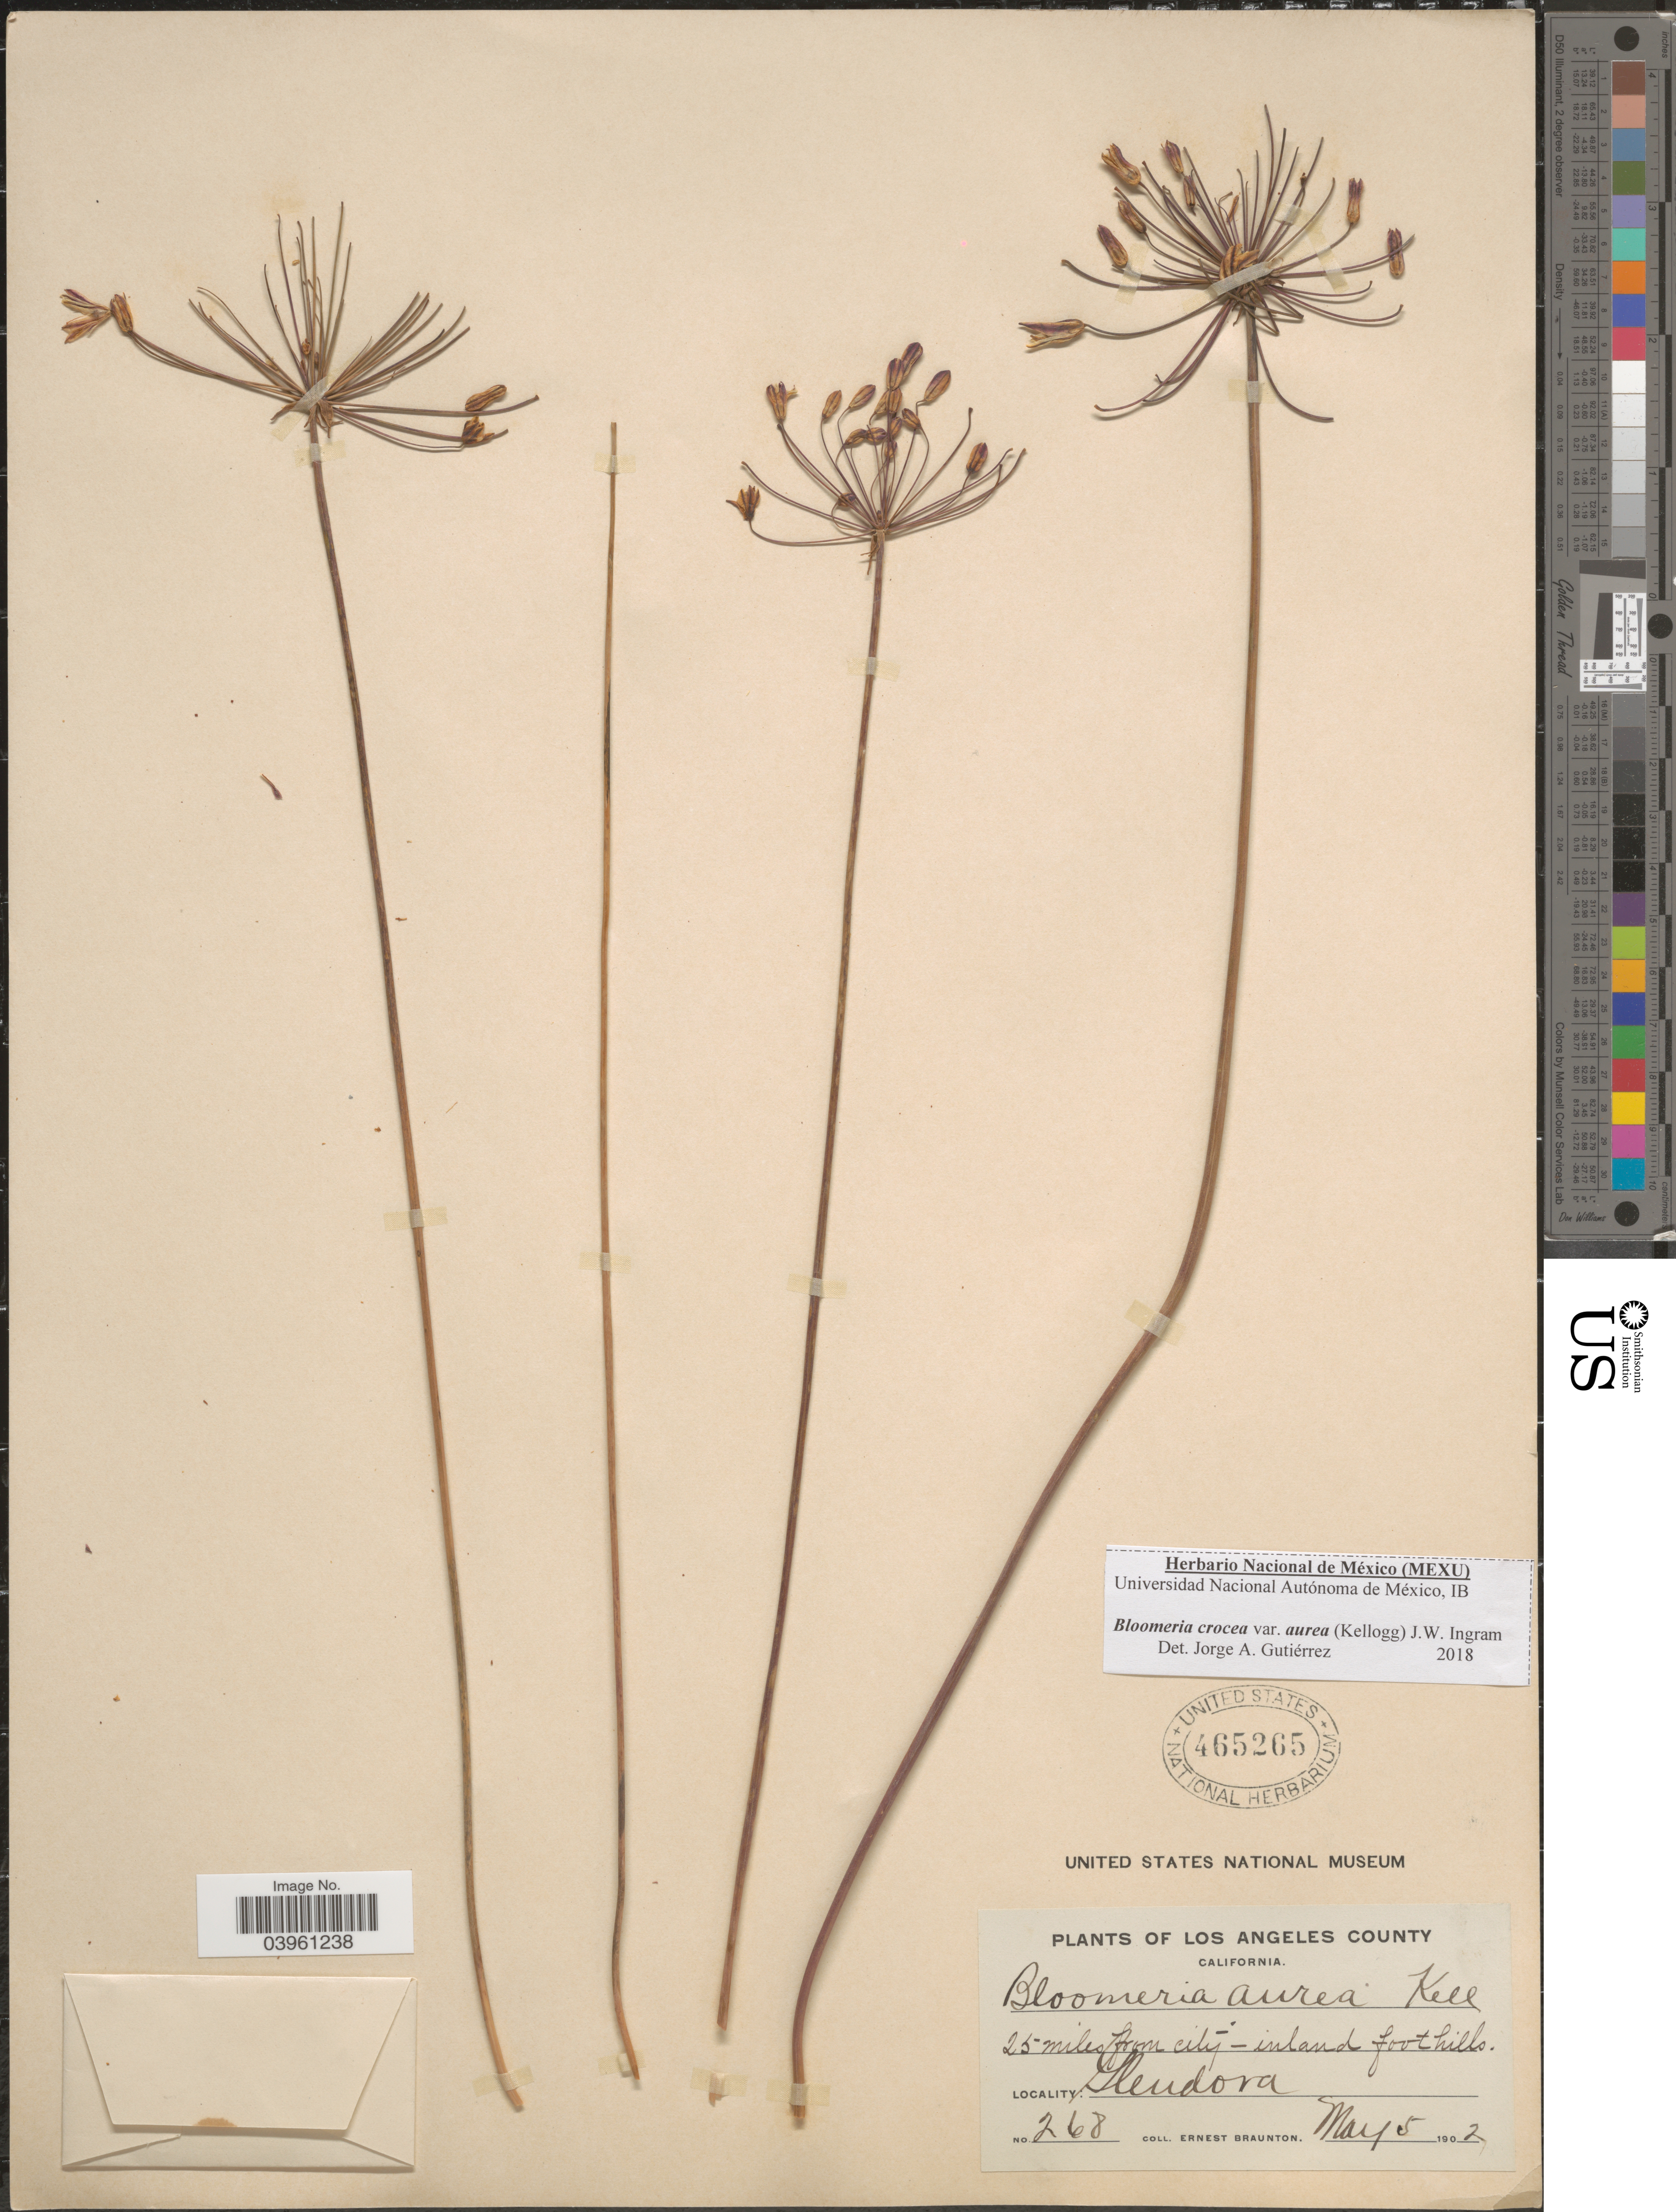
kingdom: Plantae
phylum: Tracheophyta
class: Liliopsida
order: Asparagales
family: Asparagaceae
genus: Bloomeria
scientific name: Bloomeria crocea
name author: (Torr.) Coville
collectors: E. Braunton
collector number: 268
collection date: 1902-05-05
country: United States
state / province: California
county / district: Los Angeles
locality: Los Angeles County. 25 miles from city - inland foothills. Glendora.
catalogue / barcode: US 465265